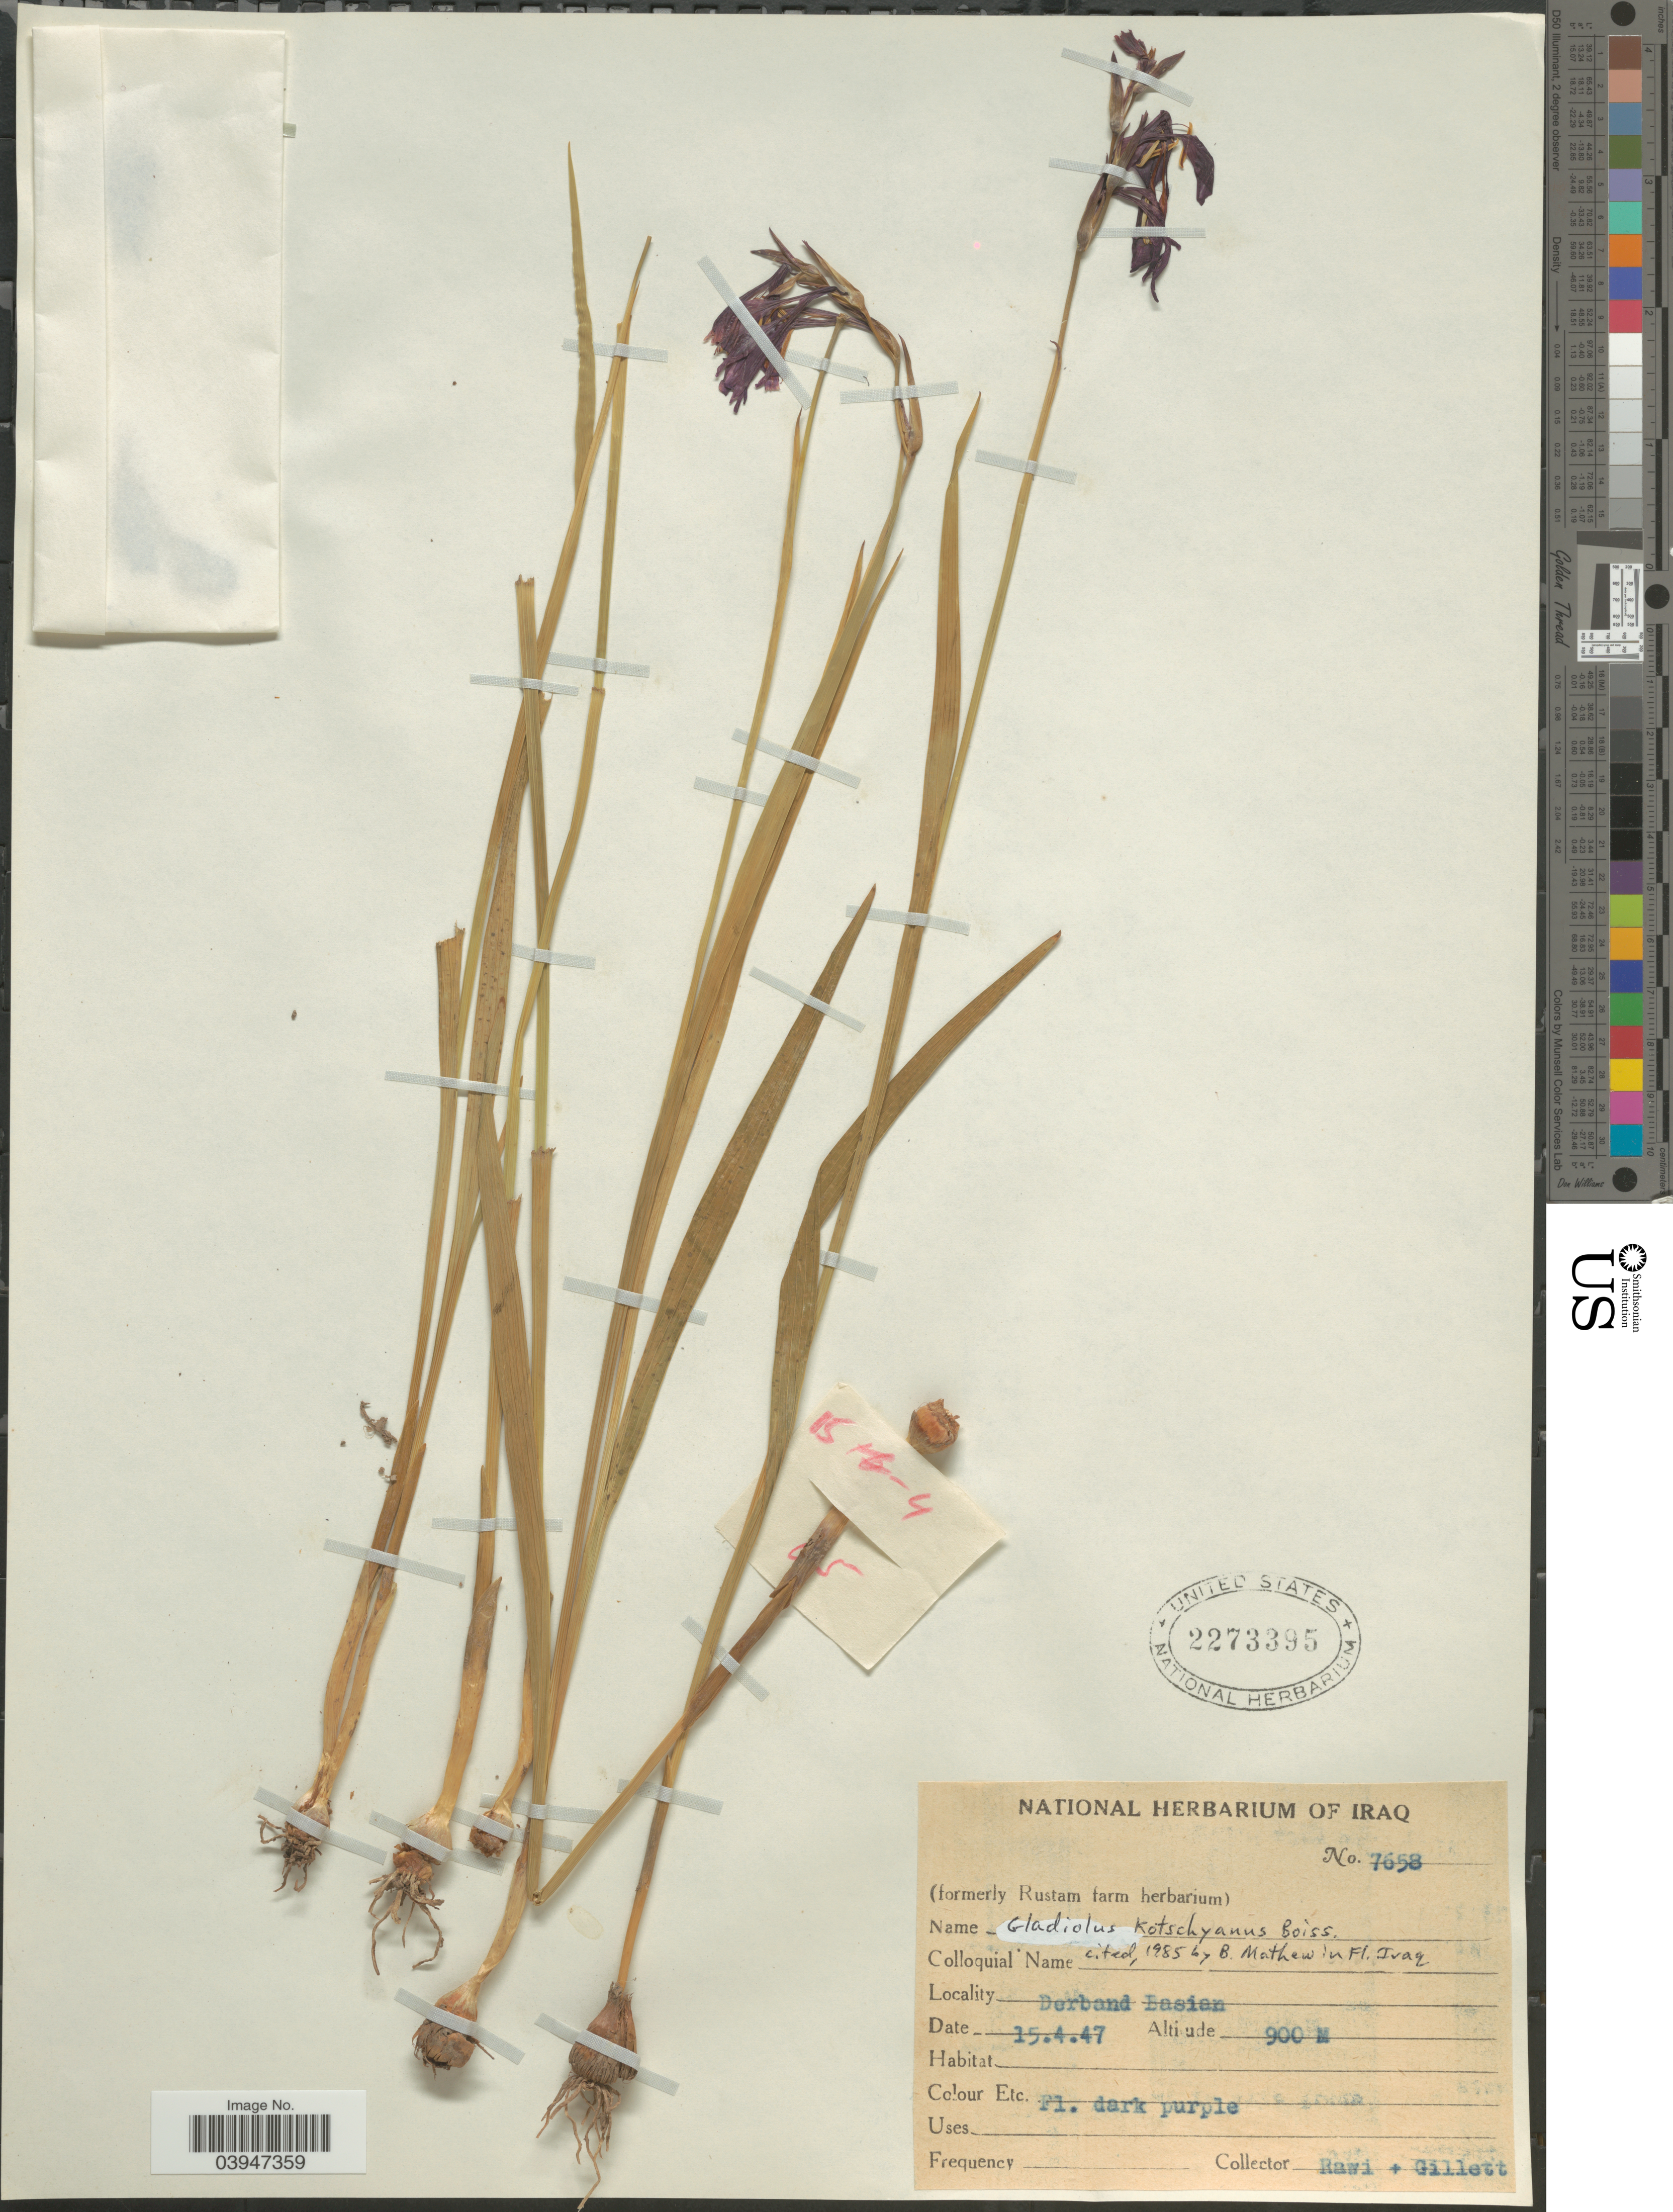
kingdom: Plantae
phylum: Tracheophyta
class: Liliopsida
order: Asparagales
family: Iridaceae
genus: Gladiolus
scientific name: Gladiolus kotschyanus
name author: Boiss.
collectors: -. Rawi & Gillett, --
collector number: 7658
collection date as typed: Transcribed d/m/y: 15/4/47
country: Iraq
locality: Derband Basian.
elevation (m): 900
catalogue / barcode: US 2273395